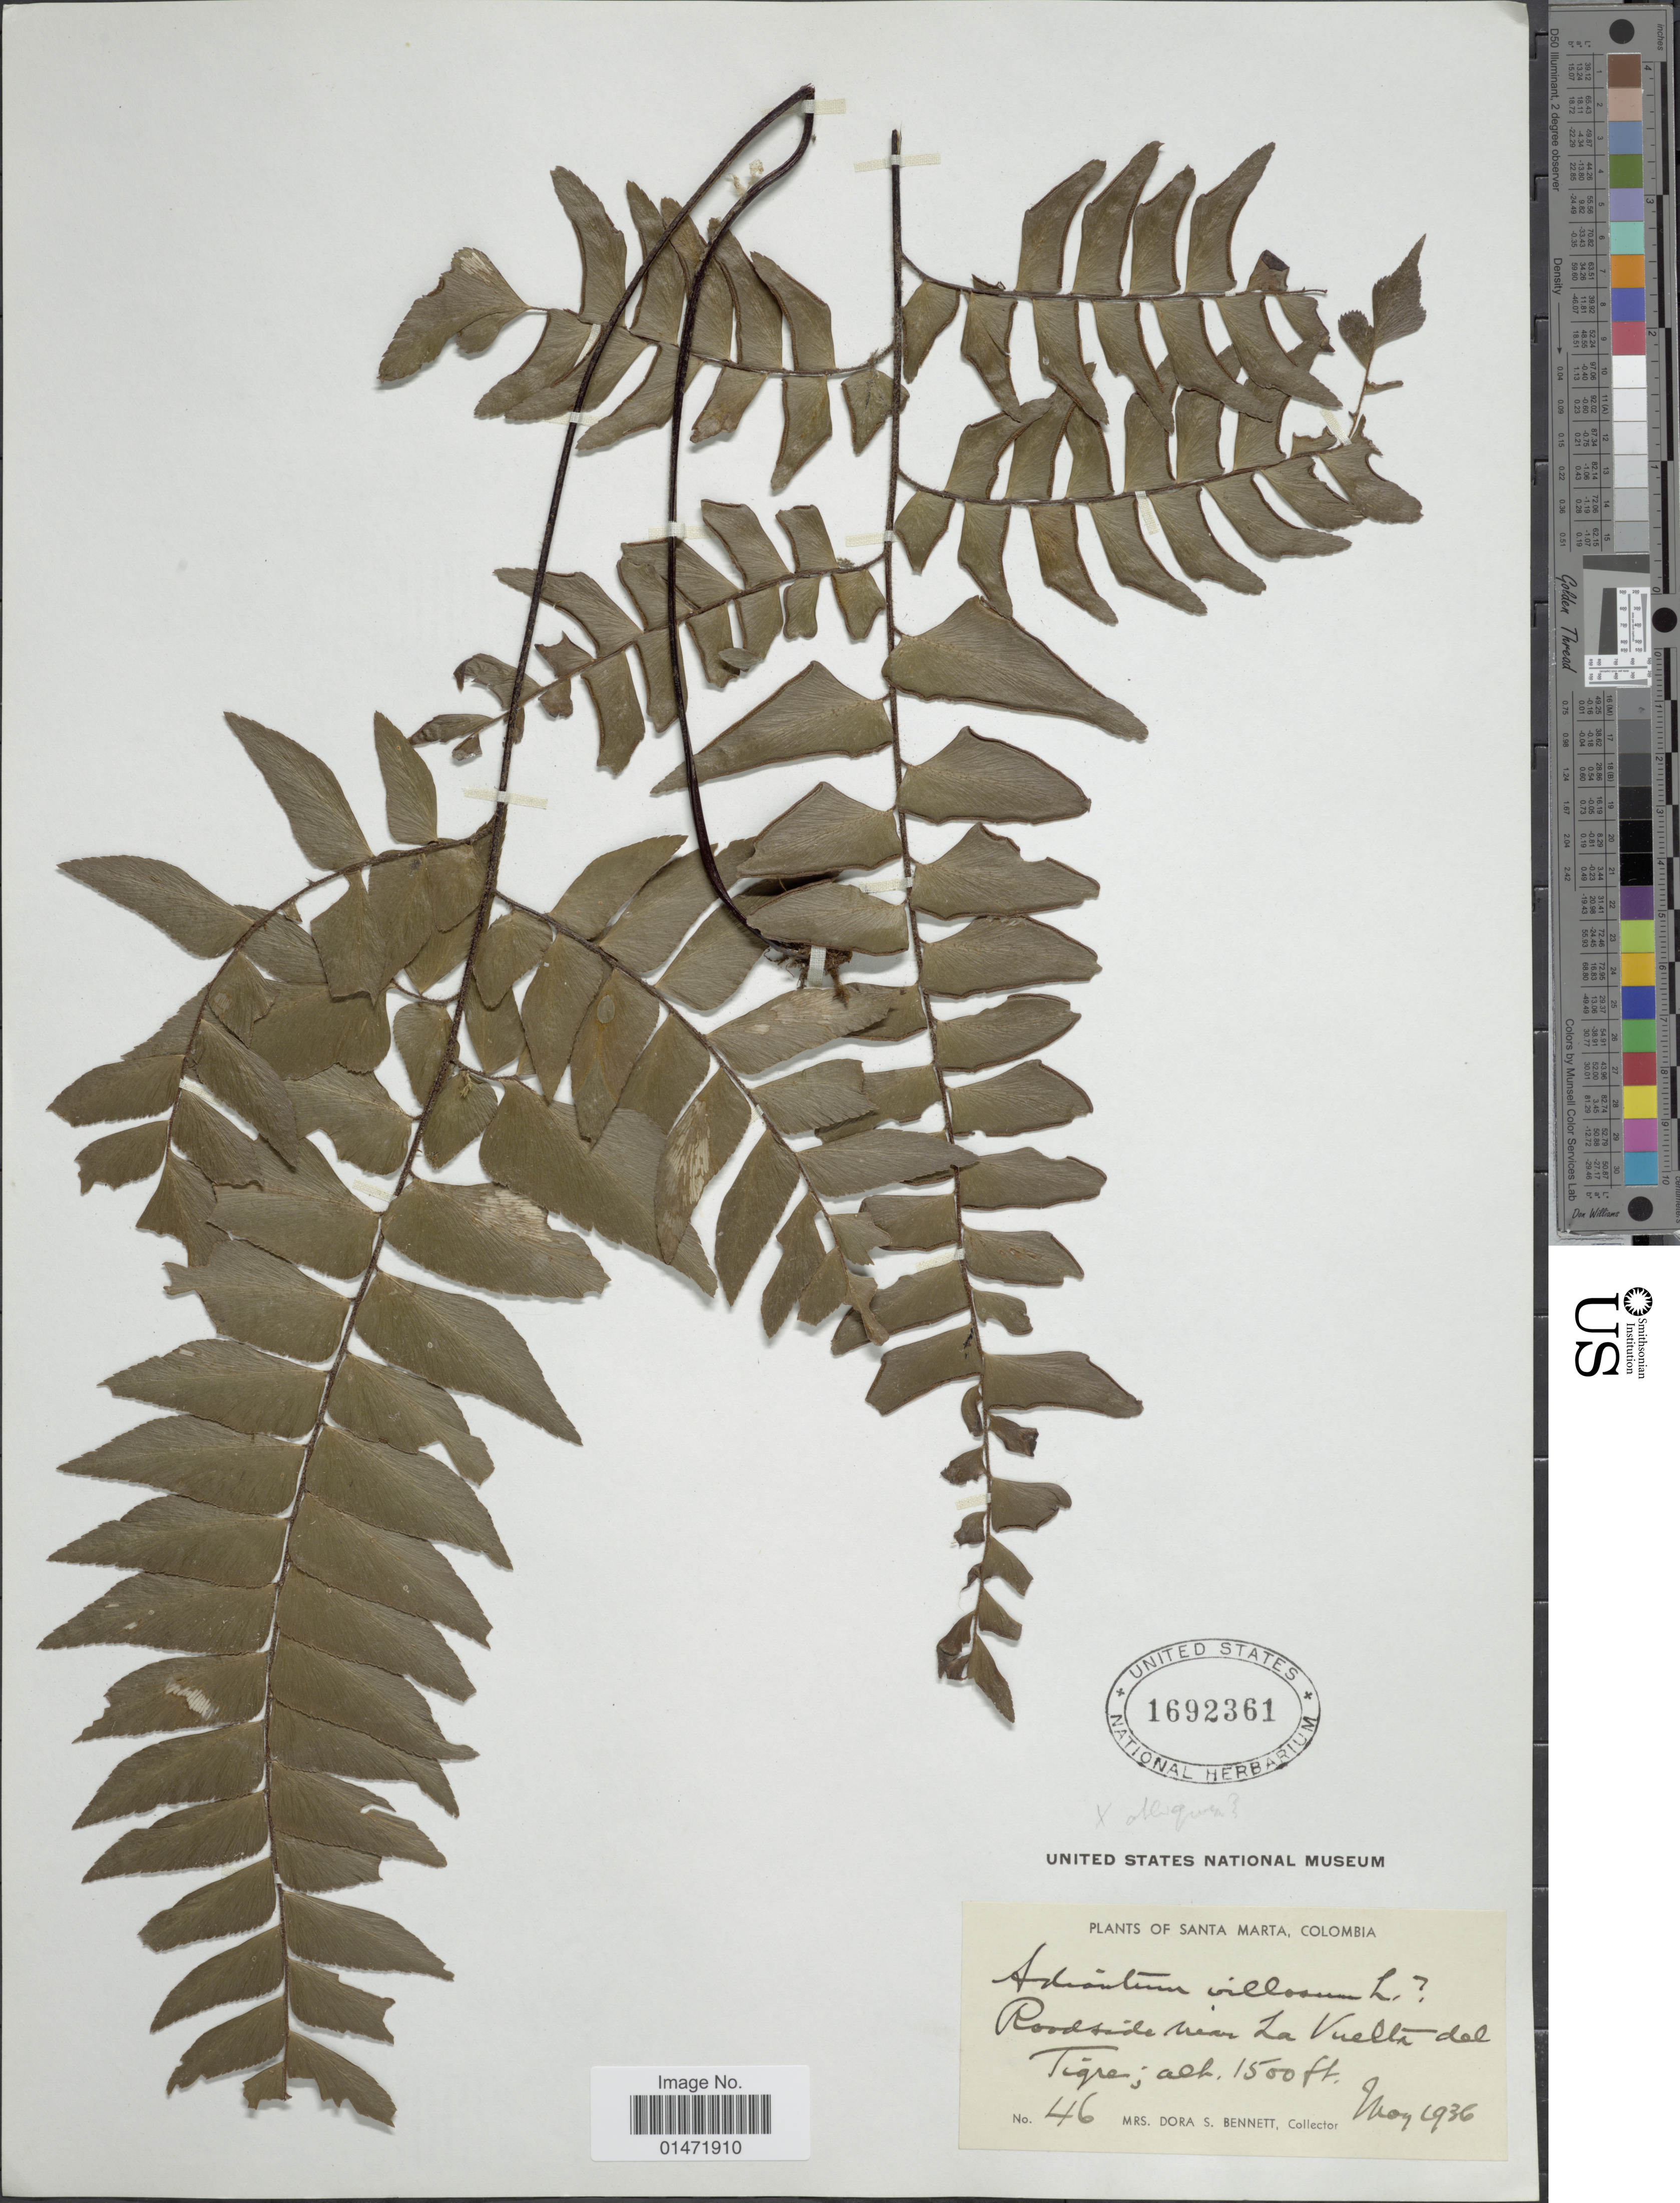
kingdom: Plantae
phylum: Tracheophyta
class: Polypodiopsida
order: Polypodiales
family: Pteridaceae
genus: Adiantum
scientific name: Adiantum villosum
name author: L.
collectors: D. Bennett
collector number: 46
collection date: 1936-05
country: Colombia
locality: Santa Marta. Roadside river La Vuelta del Tigre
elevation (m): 457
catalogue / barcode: US 1692361